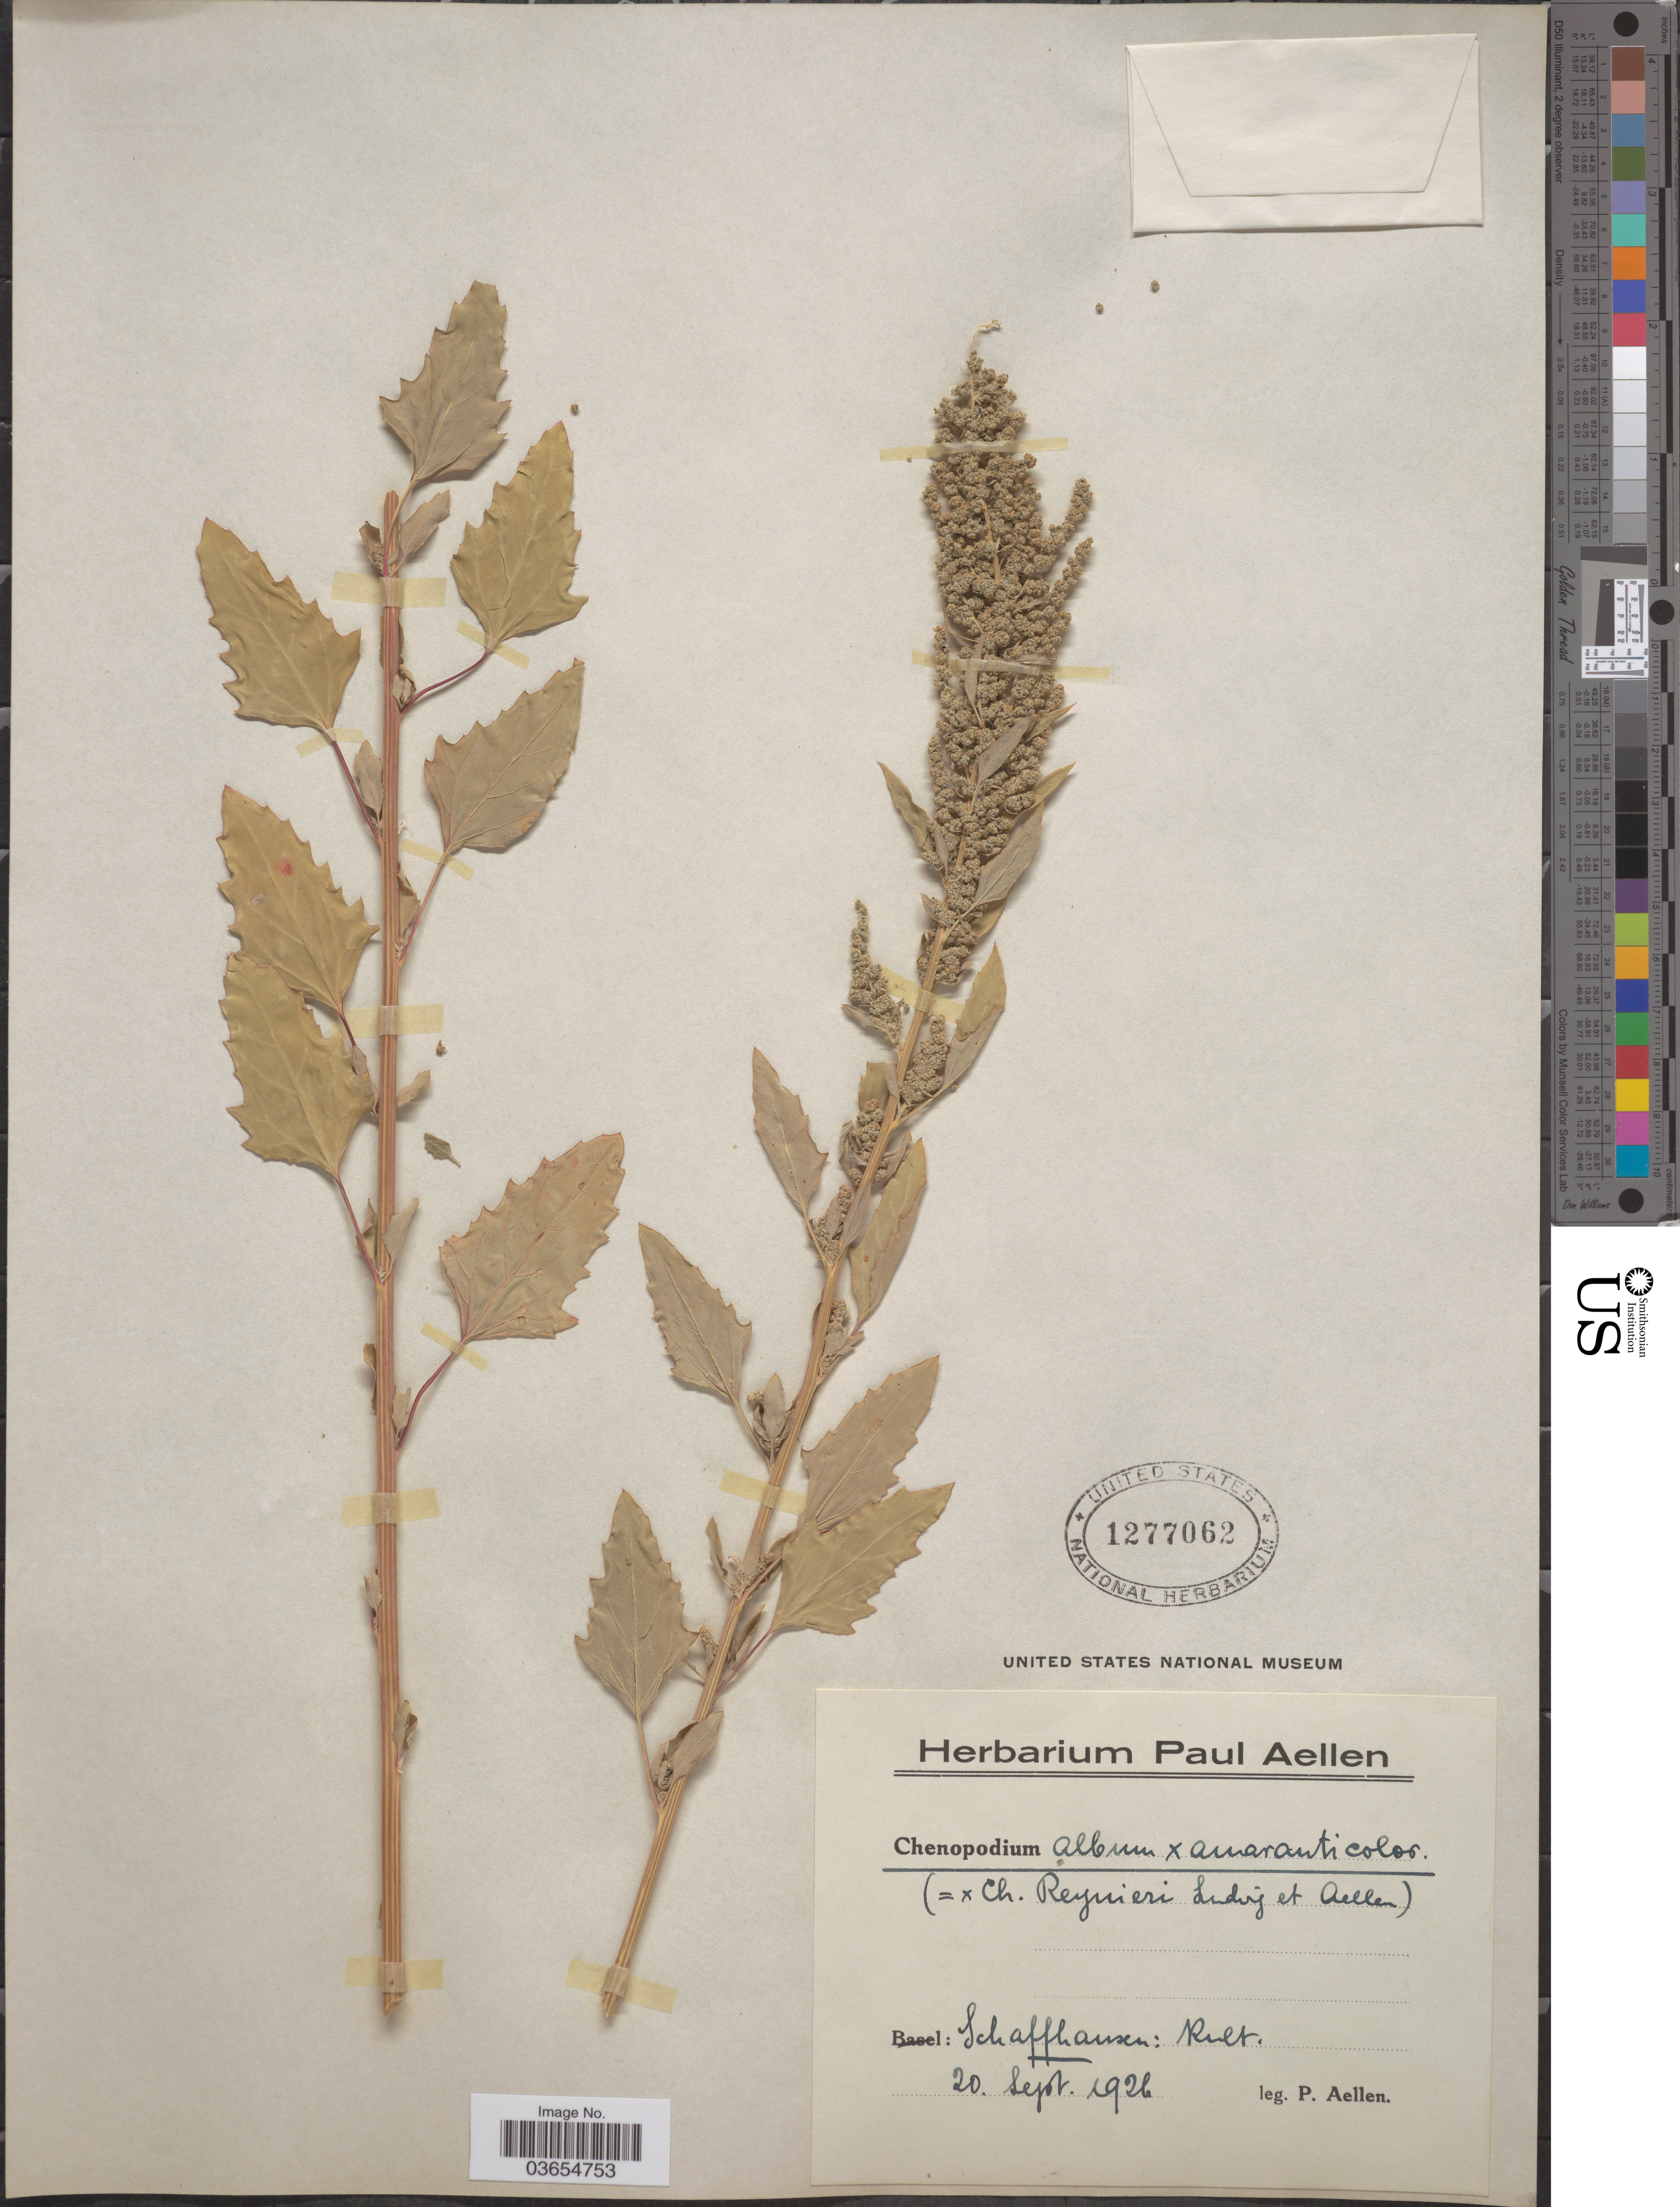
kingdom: Plantae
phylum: Tracheophyta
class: Magnoliopsida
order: Caryophyllales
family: Amaranthaceae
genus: Chenopodium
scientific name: Chenopodium album x C. amaranticolor (H.J. Coste & Reynier) H.J. Coste & Reynier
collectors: P. Aellen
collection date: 1926-09-20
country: Switzerland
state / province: Schaffhausen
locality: Kult.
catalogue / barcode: US 1277062